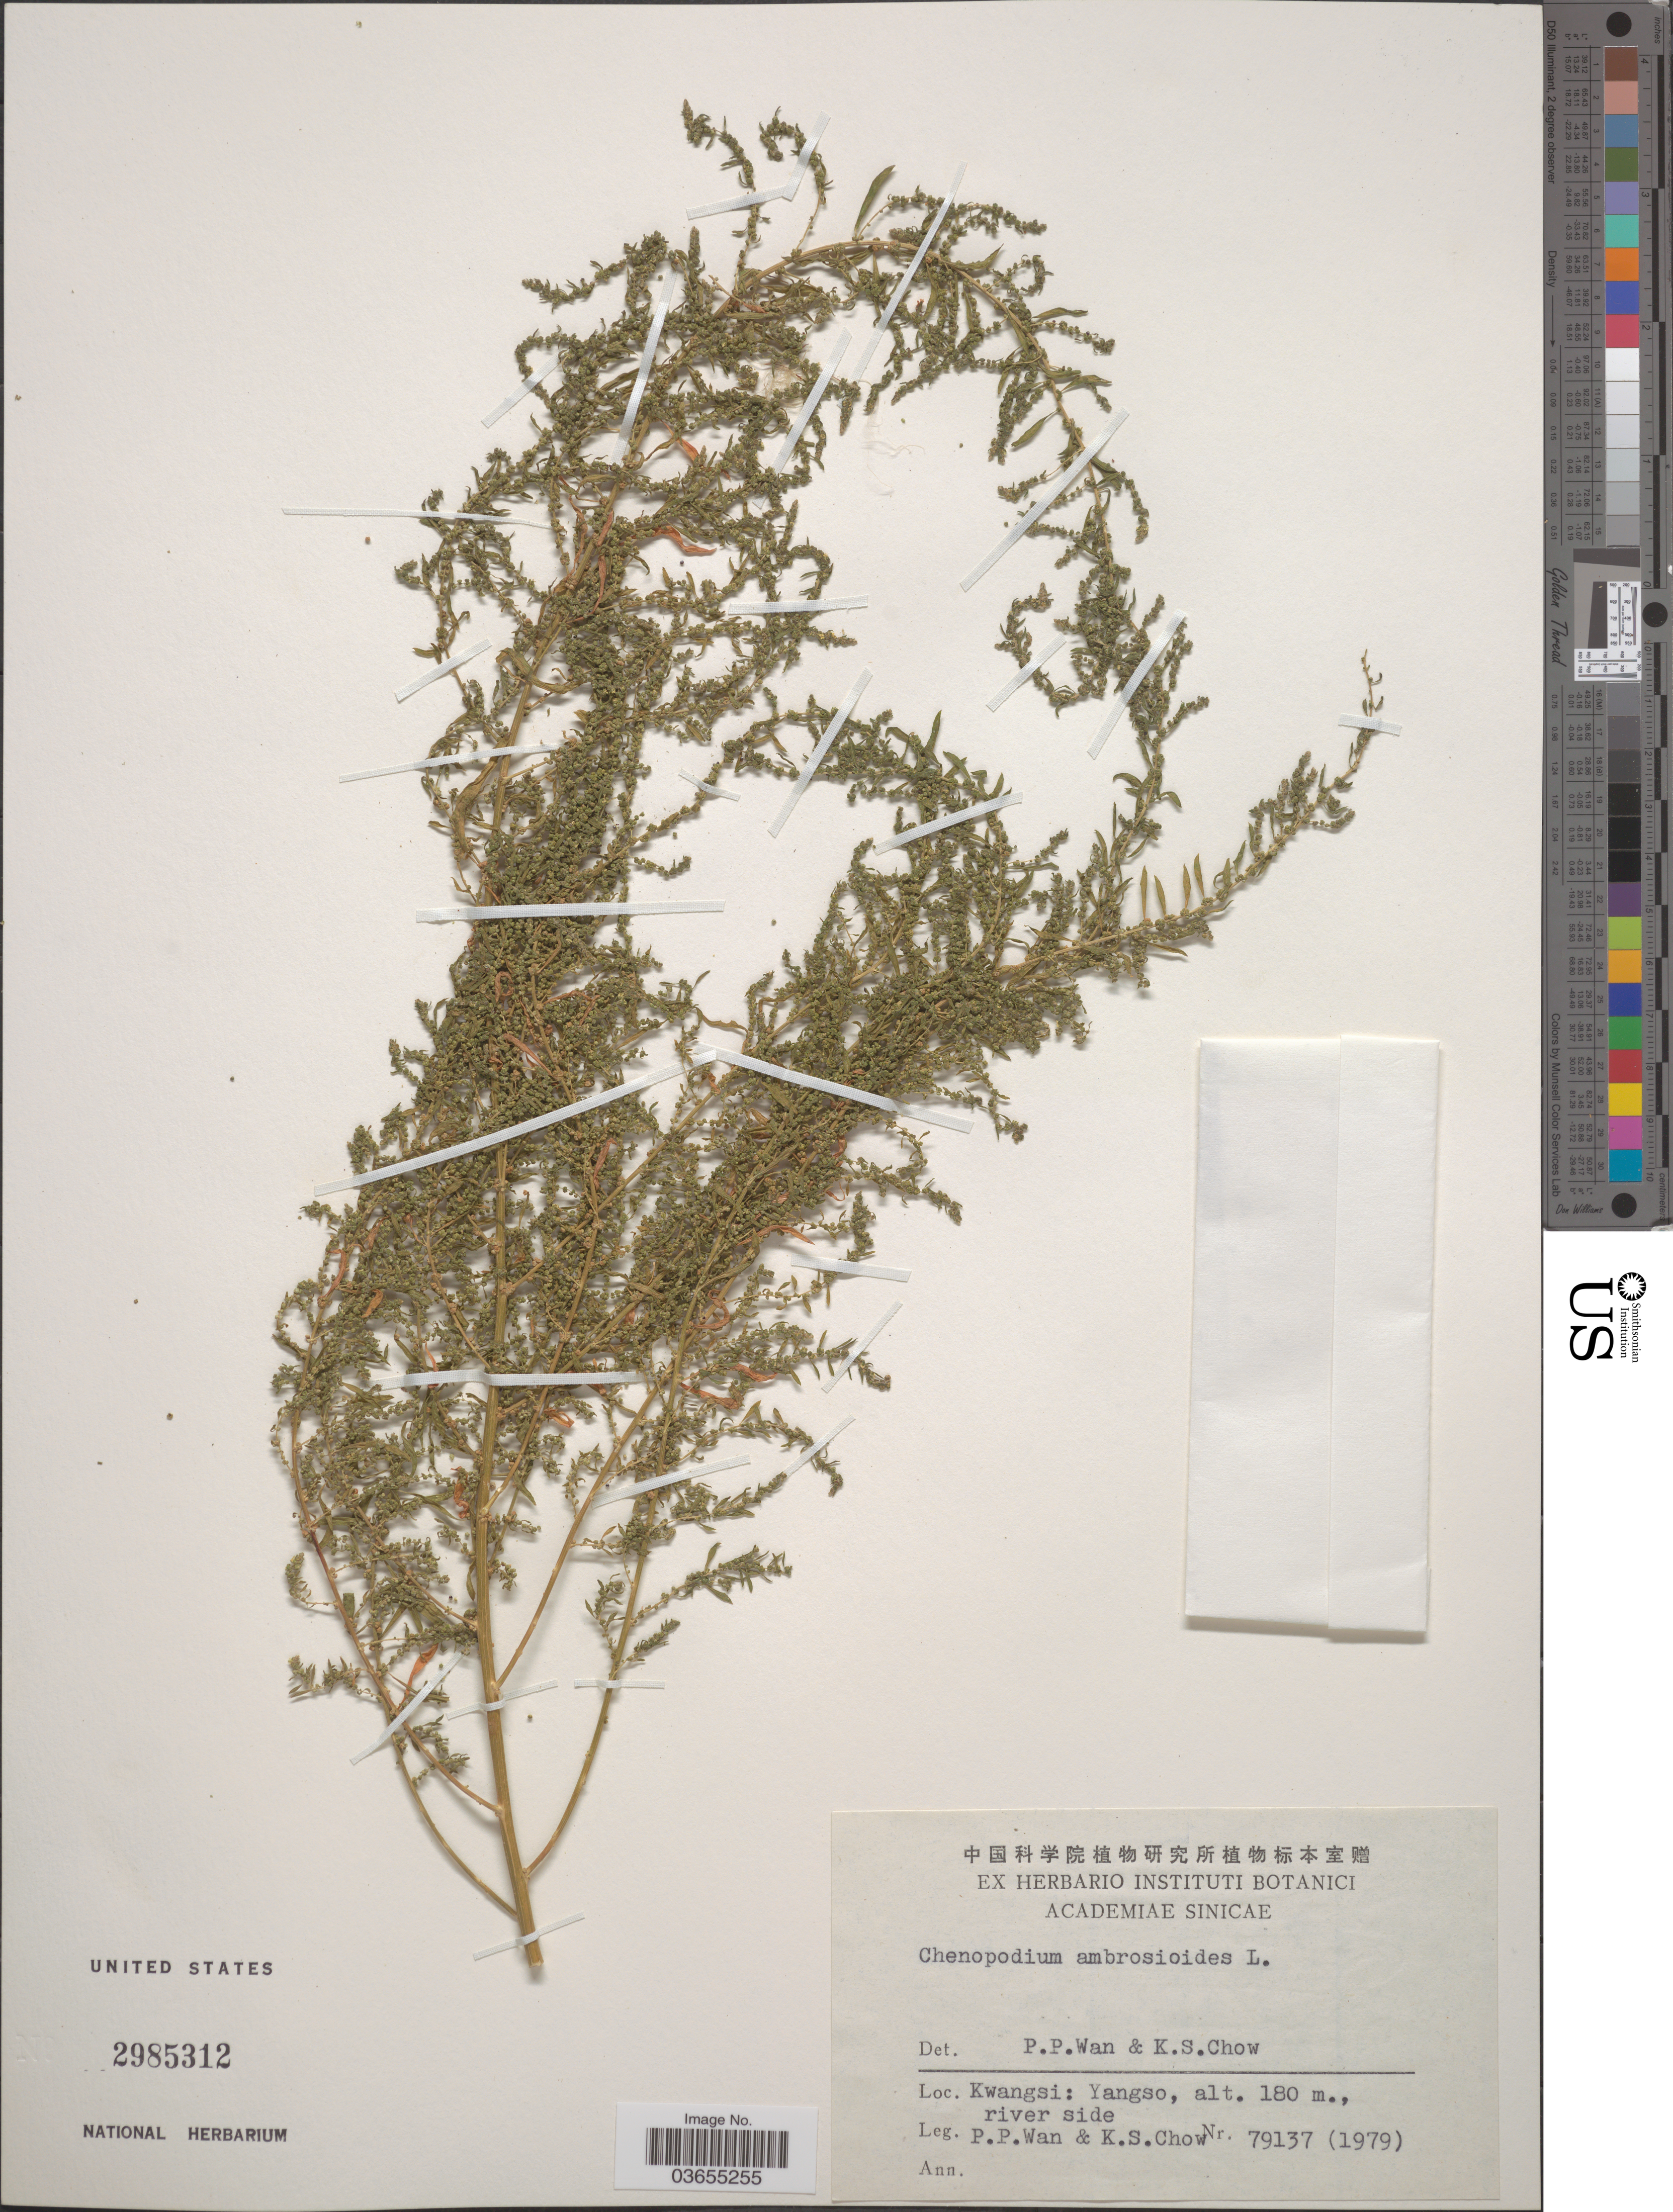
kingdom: Plantae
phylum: Tracheophyta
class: Magnoliopsida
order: Caryophyllales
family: Amaranthaceae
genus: Chenopodium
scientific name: Chenopodium ambrosioides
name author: L.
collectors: P. Wan & K. S. Chow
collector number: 79137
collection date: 1979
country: China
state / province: Guangxi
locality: Kwangsi: Yangso.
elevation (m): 180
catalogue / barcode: US 2985312